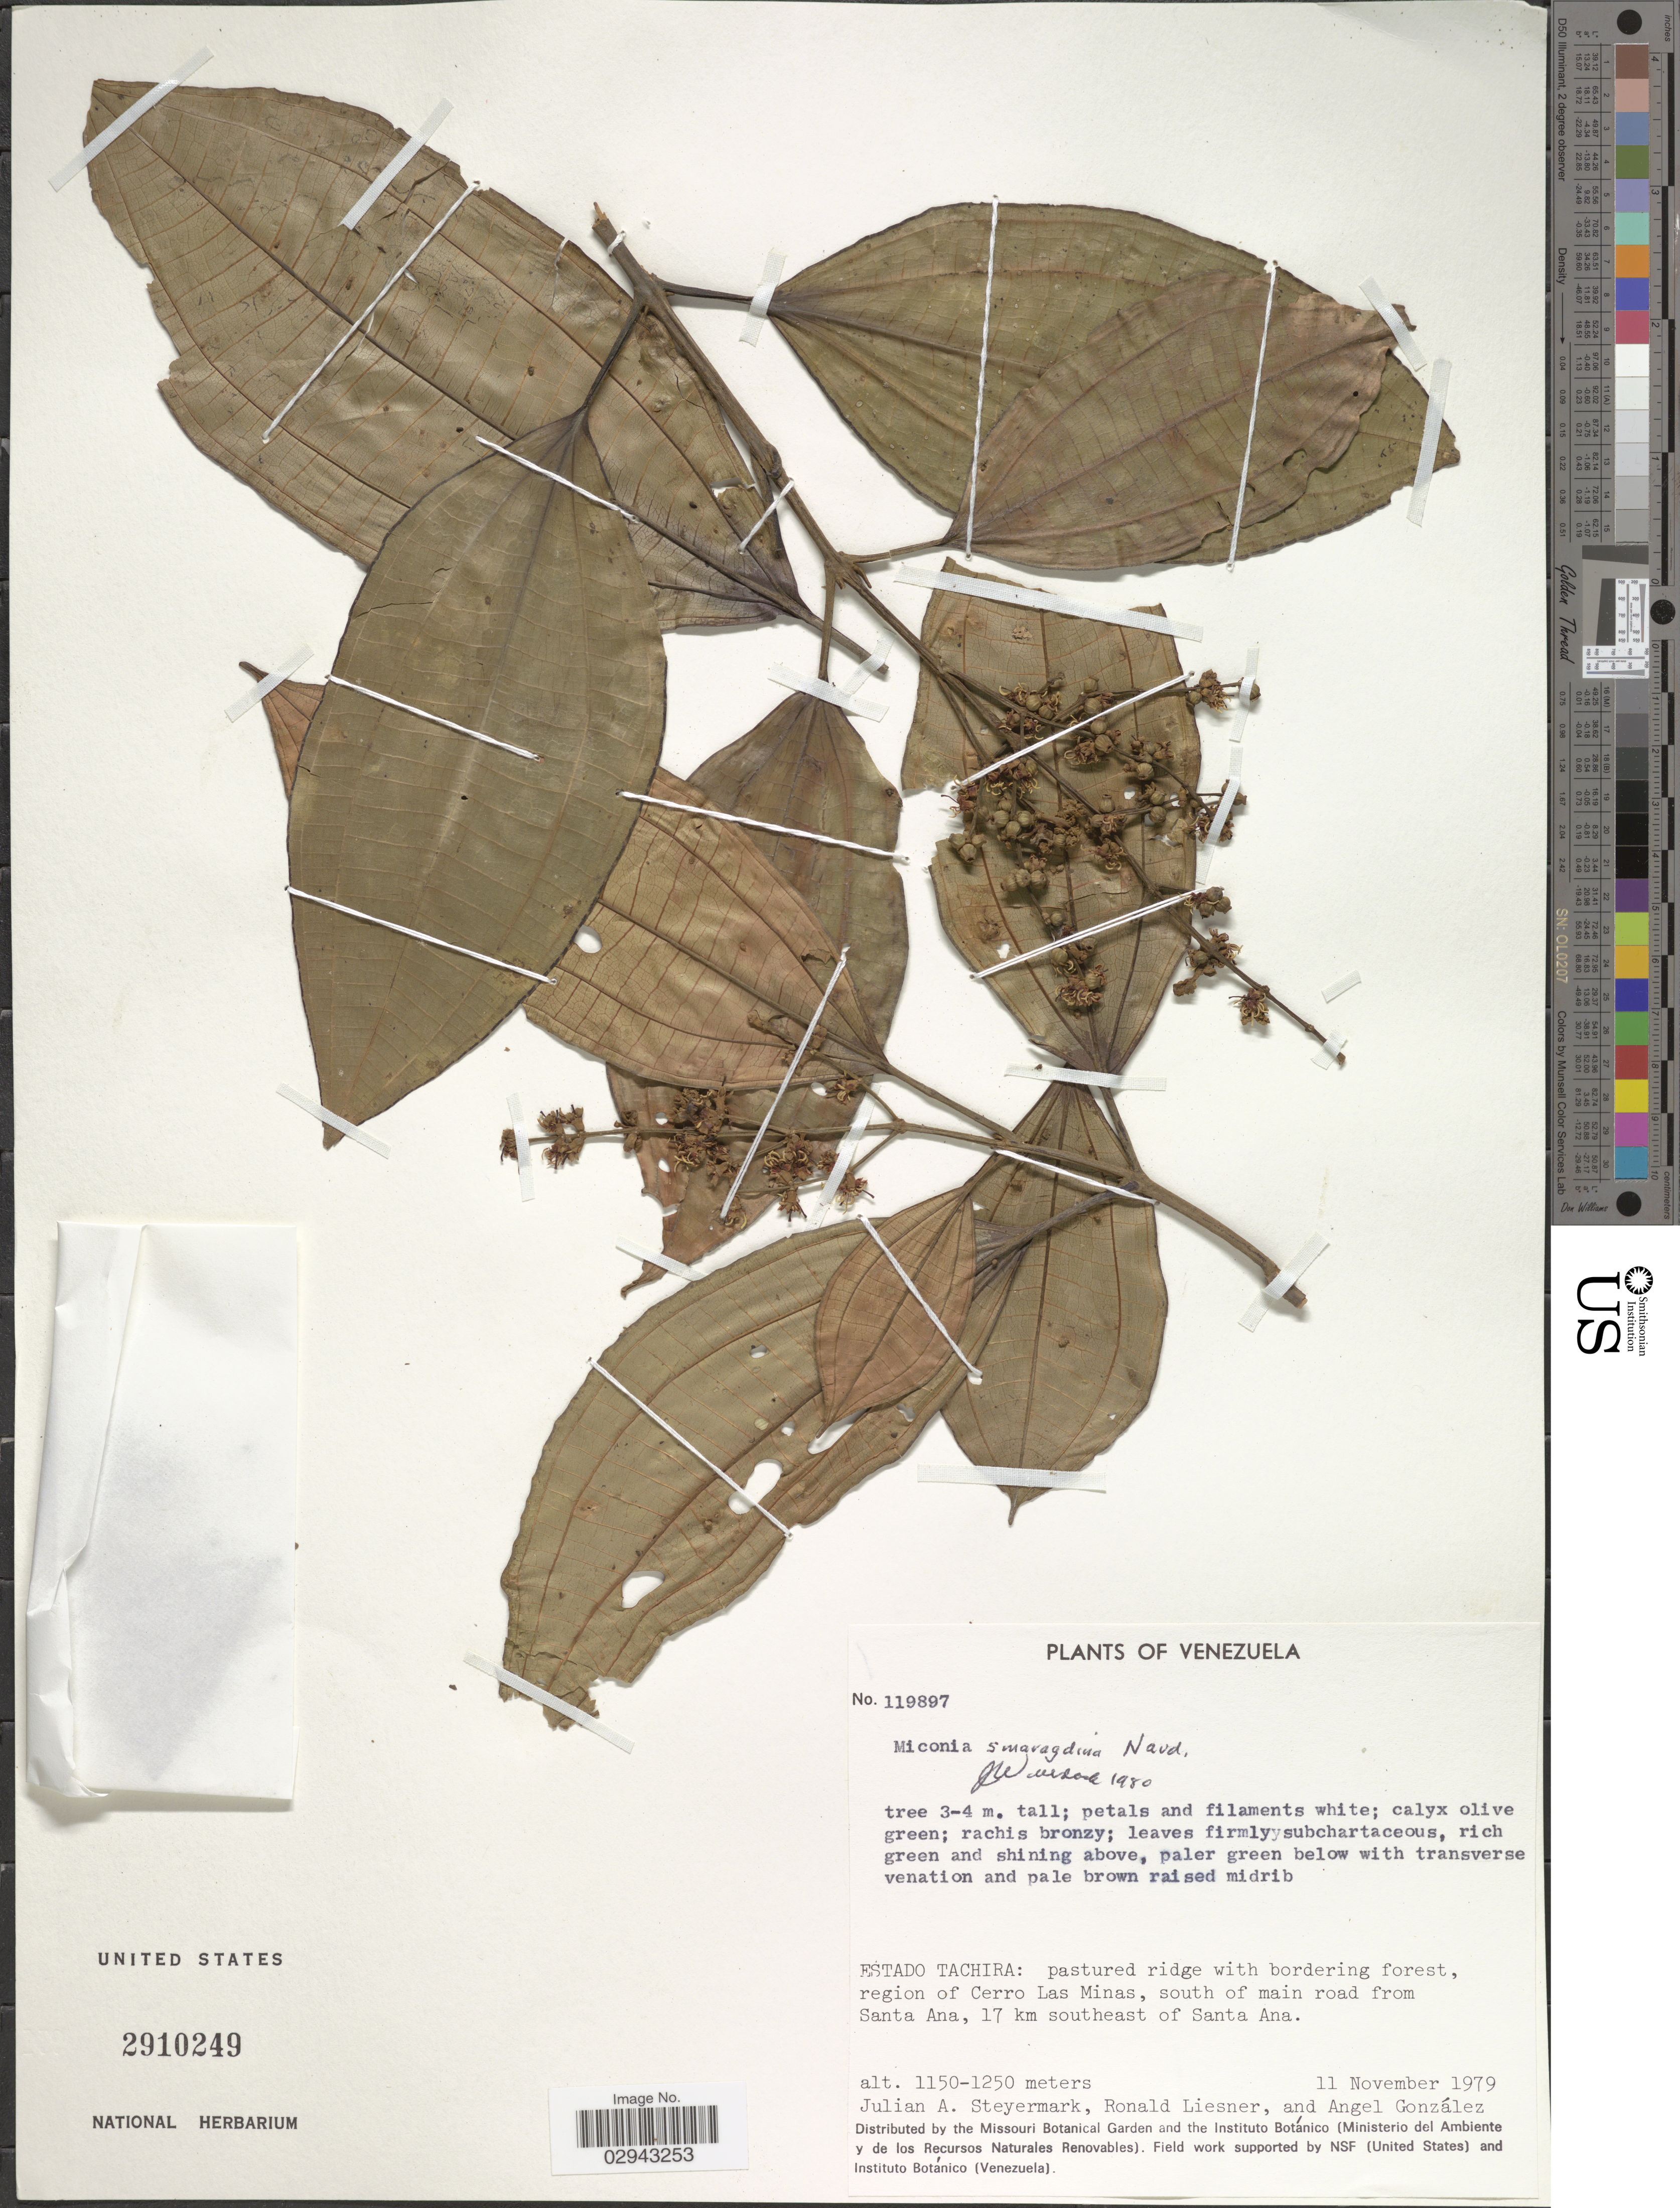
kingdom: Plantae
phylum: Tracheophyta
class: Magnoliopsida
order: Myrtales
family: Melastomataceae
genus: Miconia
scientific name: Miconia smaragdina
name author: Naudin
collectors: J. Steyermark, R. L. Liesner & A. C. González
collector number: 119897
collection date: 1979-11-11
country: Venezuela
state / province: Tachira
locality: Pastured ridge with bordering forest, region of Cerro Las Minas, south of main road from Santa Ana, 17 km southeast of Santa Ana.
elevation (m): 1150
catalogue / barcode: US 2910249